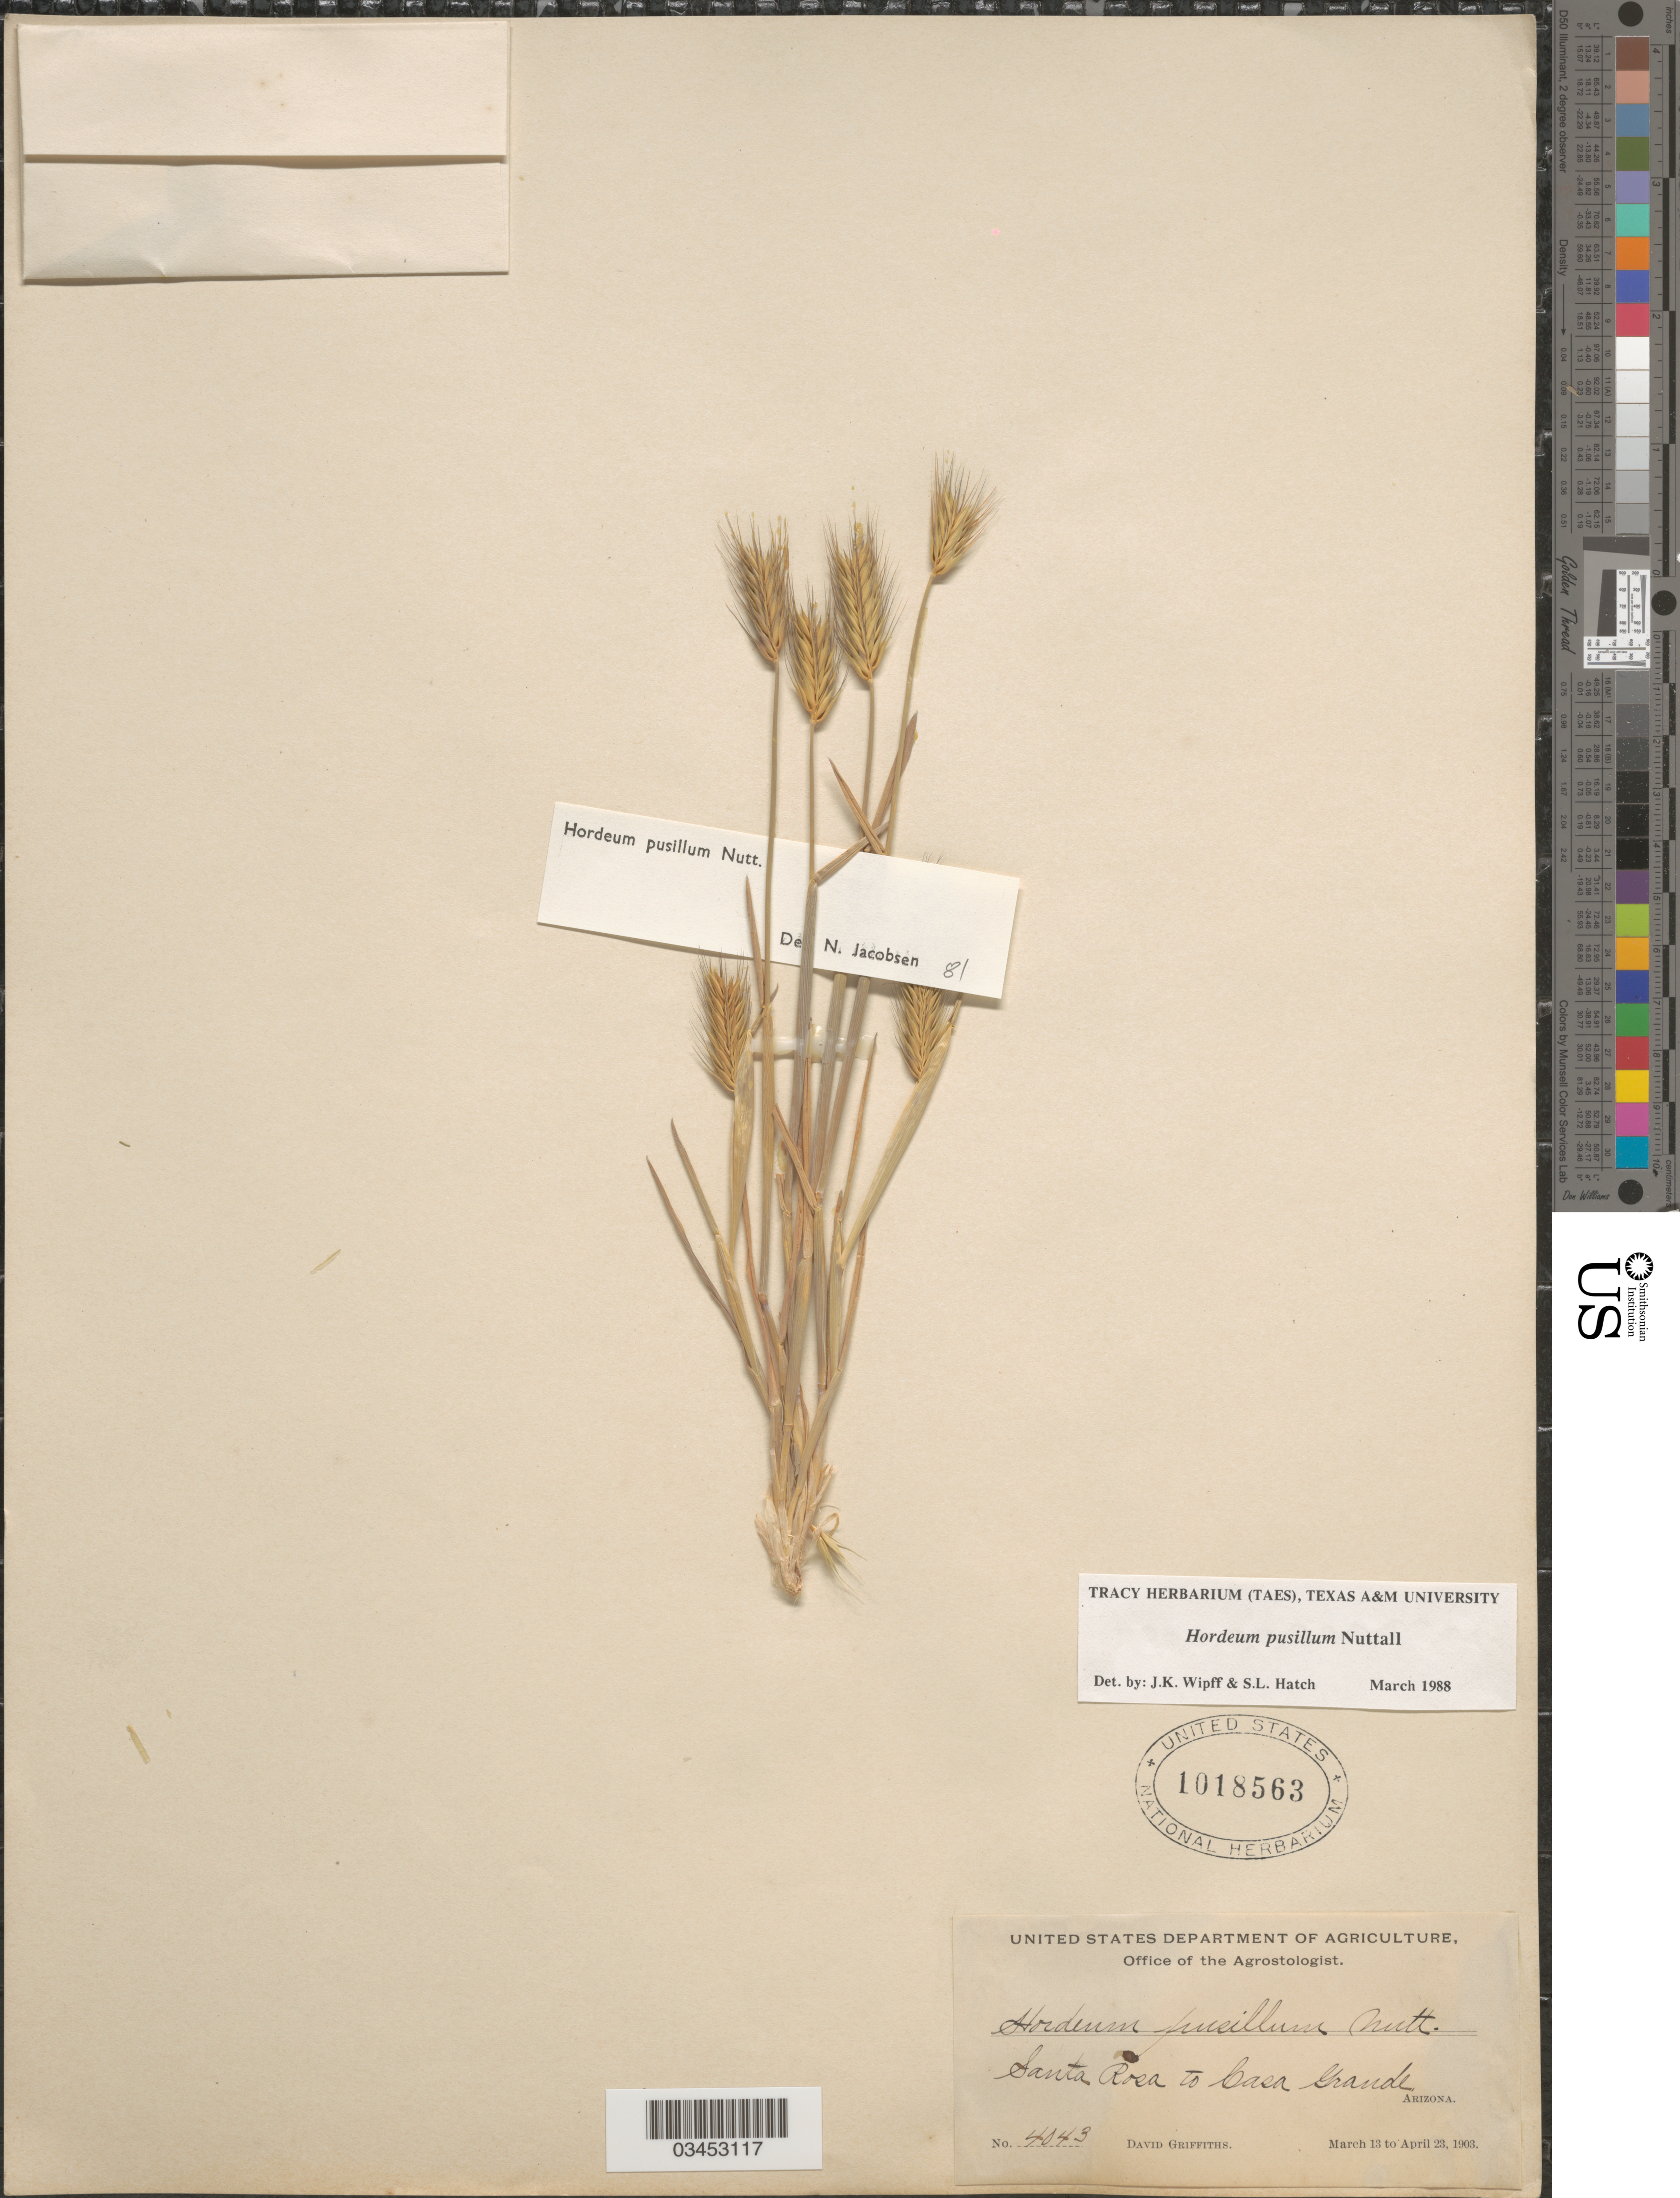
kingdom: Plantae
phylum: Tracheophyta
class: Liliopsida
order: Poales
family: Poaceae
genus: Hordeum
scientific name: Hordeum pusillum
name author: Nutt.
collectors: D. Griffiths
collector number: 4043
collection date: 1903-03-13/1903-04-23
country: United States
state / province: Arizona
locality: Santa Rosa to Casa Grande.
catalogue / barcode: US 1018563